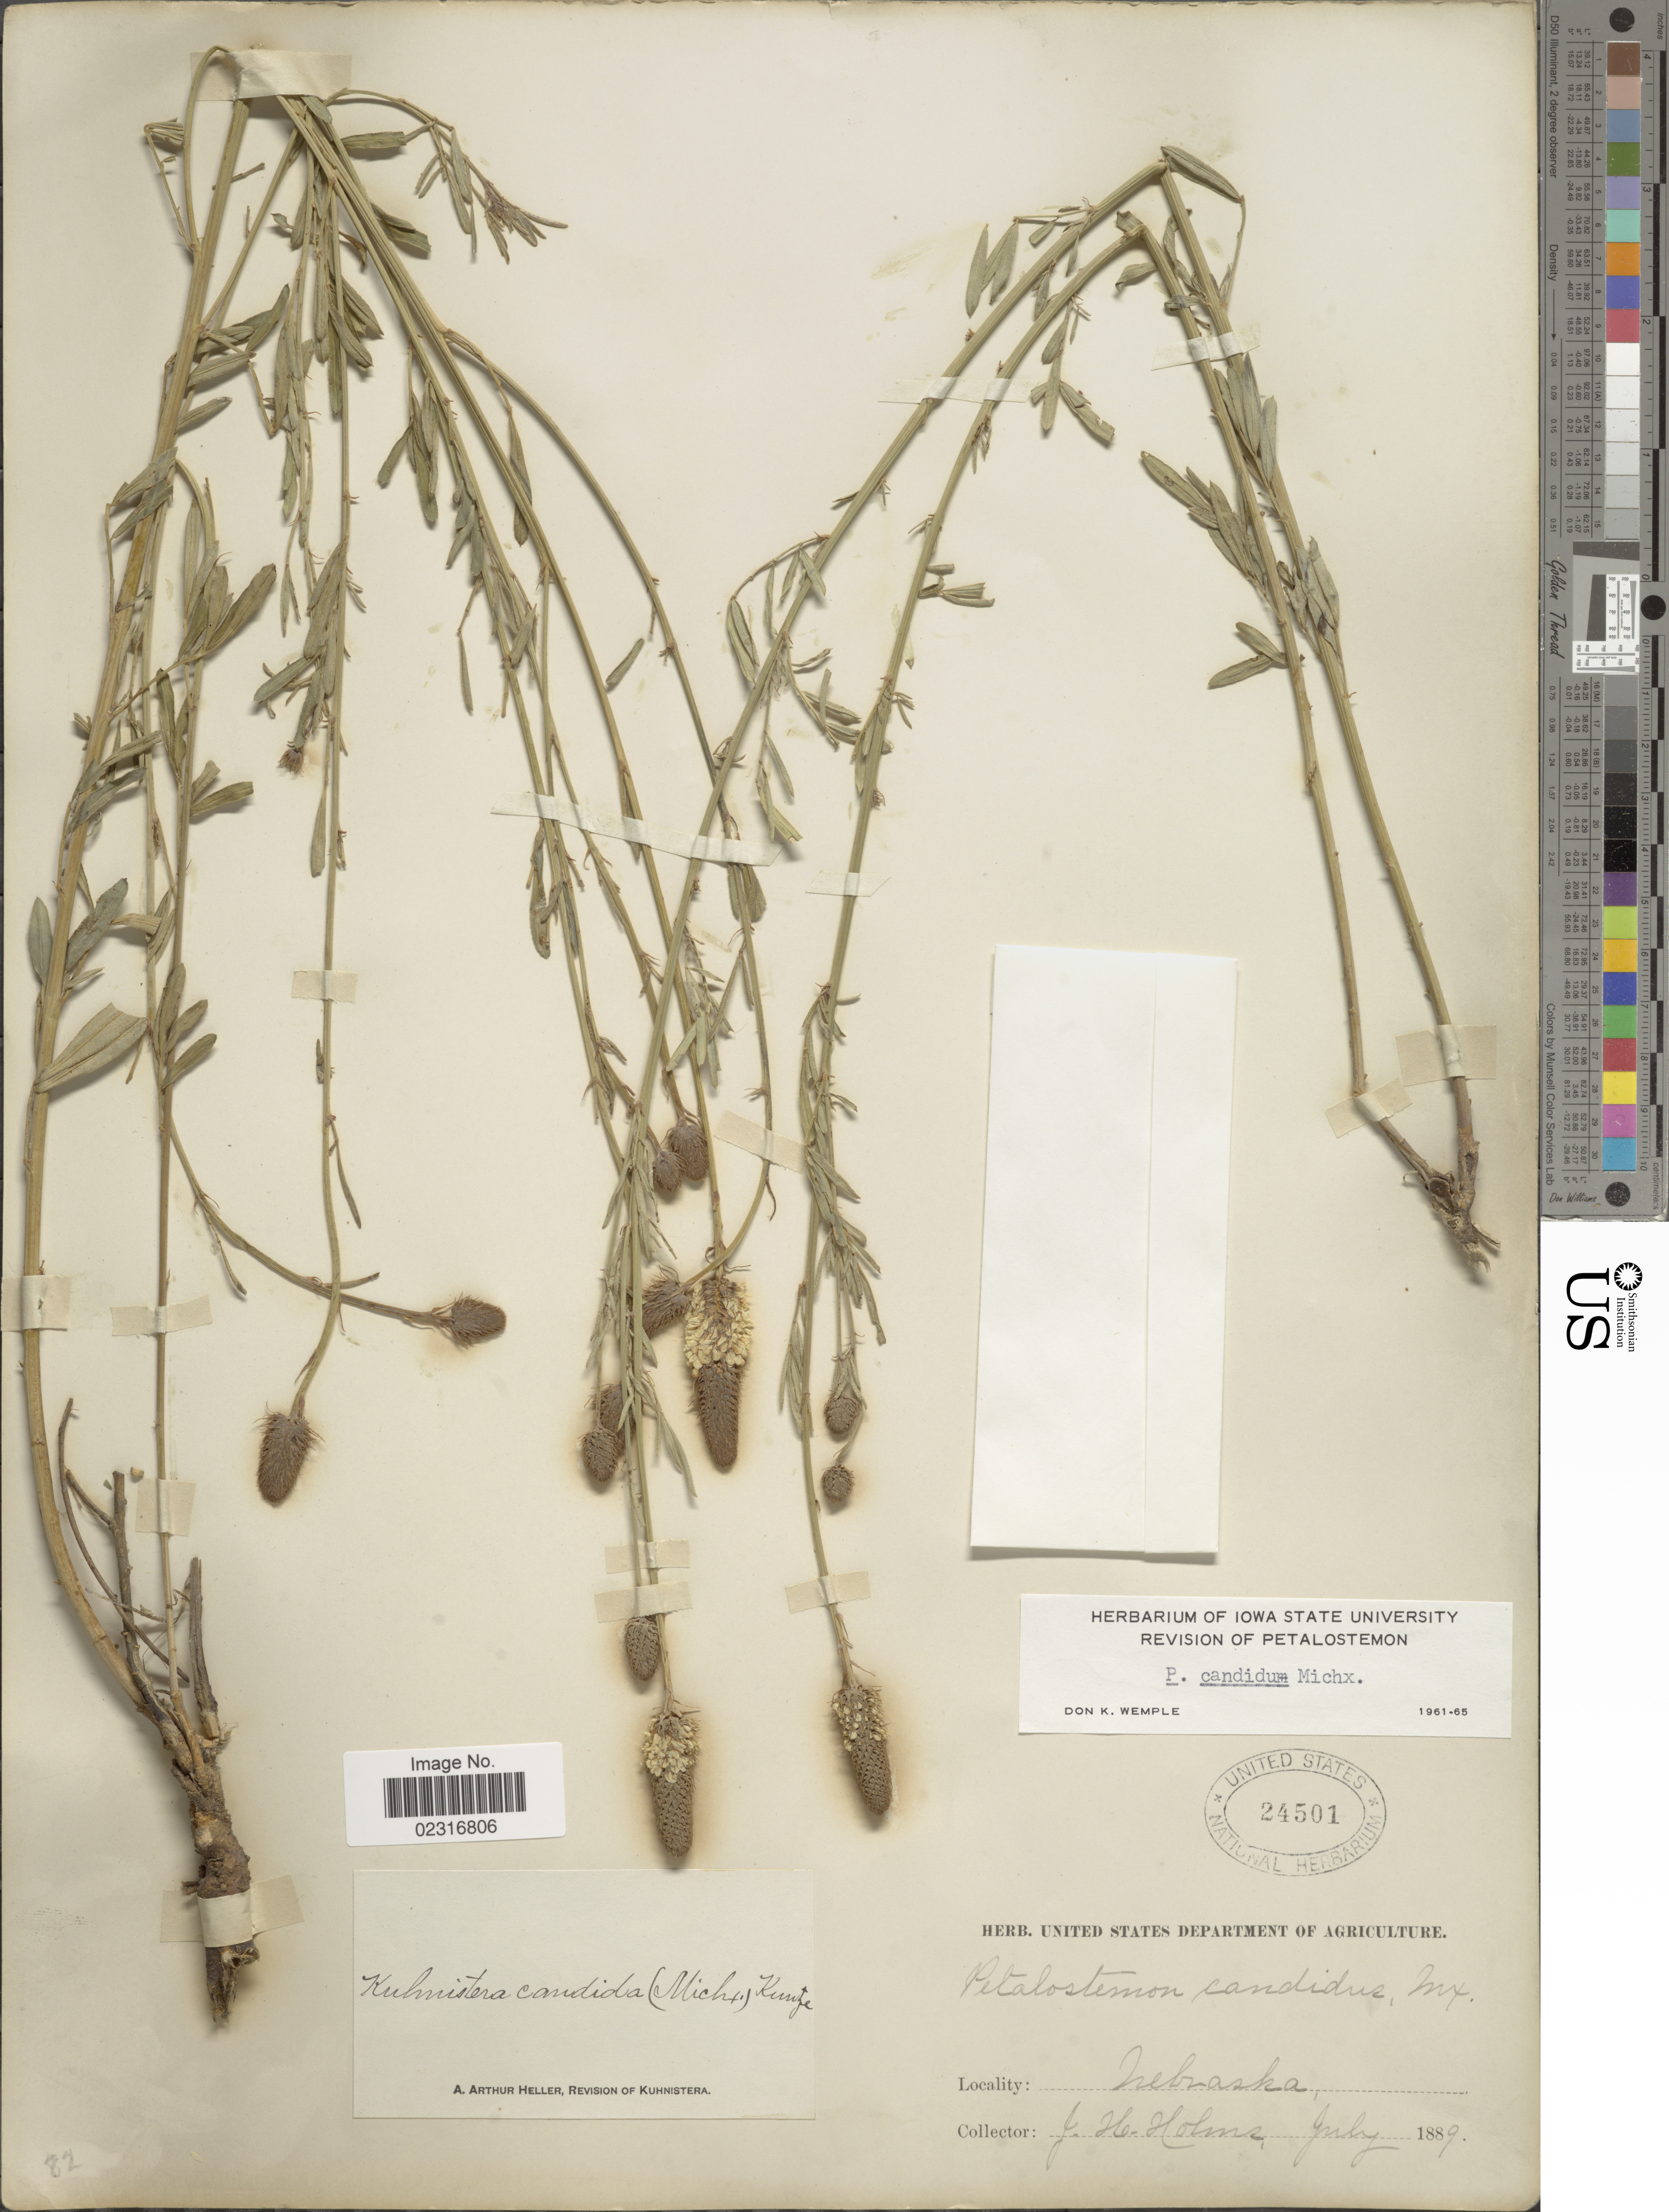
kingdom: Plantae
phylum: Tracheophyta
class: Magnoliopsida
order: Fabales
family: Fabaceae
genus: Dalea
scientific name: Dalea candida var. candida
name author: Michx. ex Willd.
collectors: J. H. Holms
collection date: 1889-07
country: United States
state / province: Nebraska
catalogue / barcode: US 24501